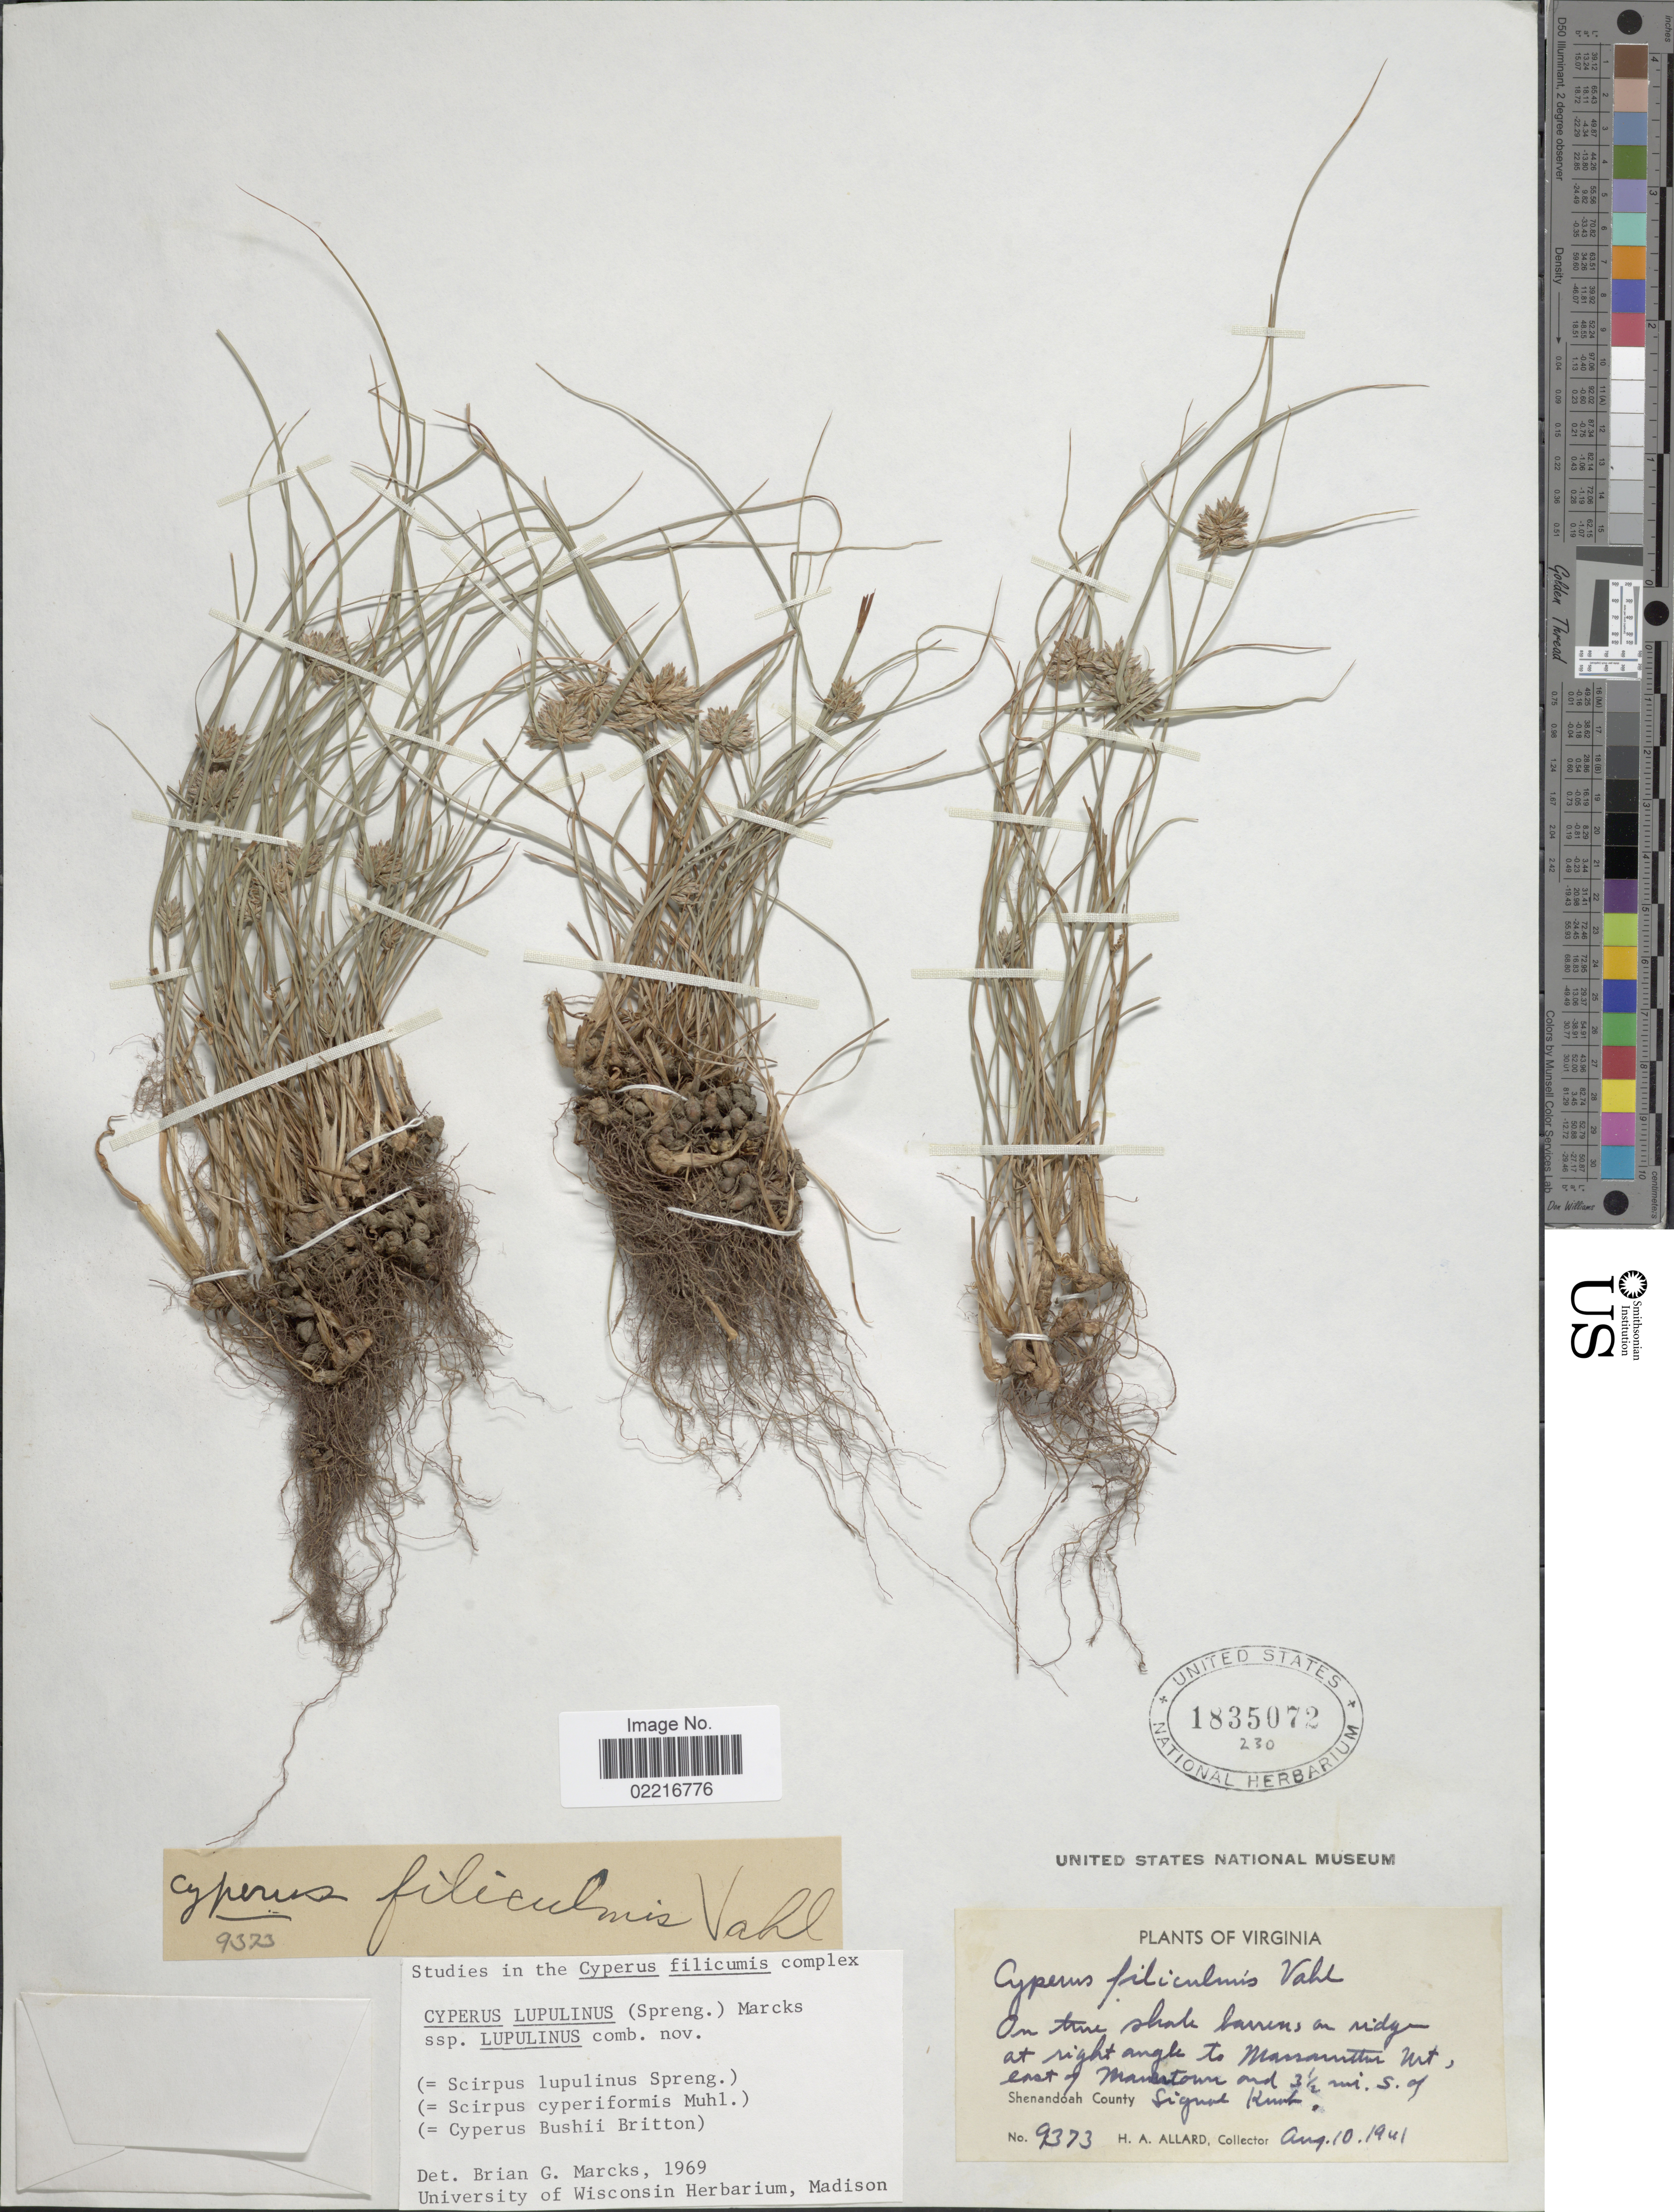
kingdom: Plantae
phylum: Tracheophyta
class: Liliopsida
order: Poales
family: Cyperaceae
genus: Cyperus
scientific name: Cyperus lupulinus subsp. lupulinus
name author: (Spreng.) Marcks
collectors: H. A. Allard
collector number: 9373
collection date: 1941-08-10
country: United States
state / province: Virginia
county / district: Shenandoah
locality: On ridge at right angle to Massanutten Mt. East of Maurertown and 3 1/2 mi. S. of Signal Knob, Shenandoah County.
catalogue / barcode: US 1835072